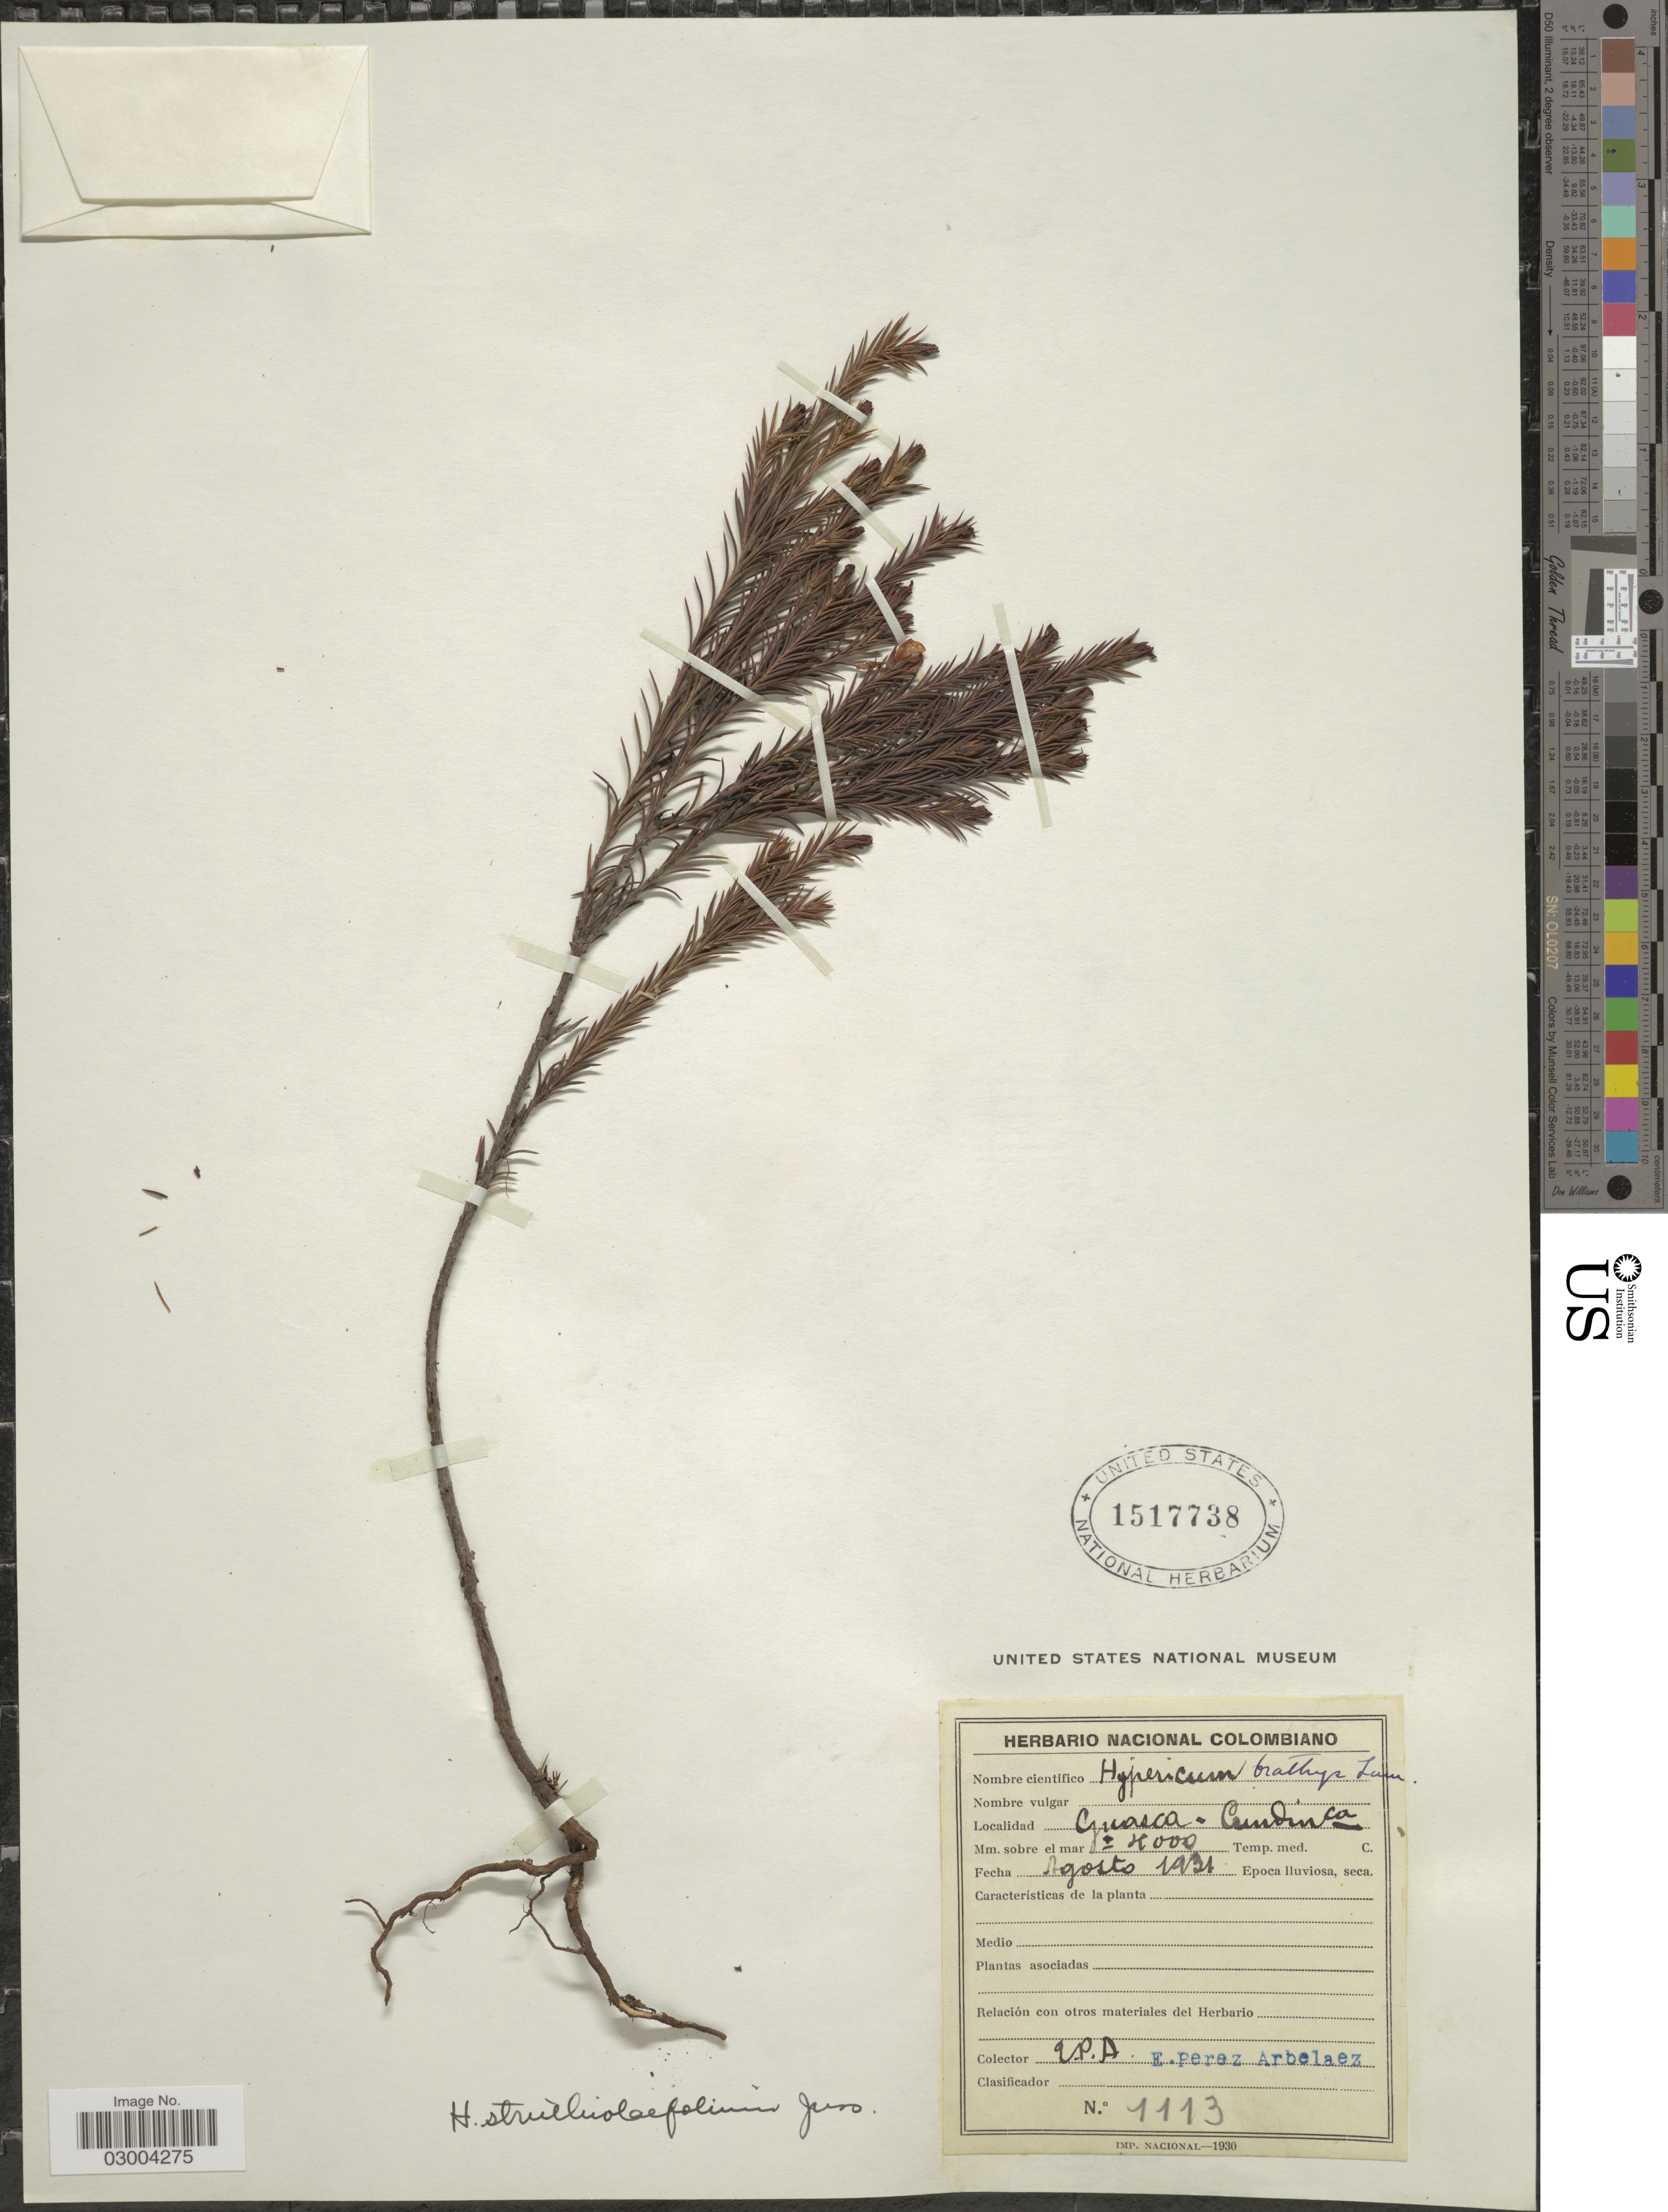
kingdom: Plantae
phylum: Tracheophyta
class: Magnoliopsida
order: Malpighiales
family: Hypericaceae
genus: Hypericum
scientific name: Hypericum strictum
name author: Kunth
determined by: Strong, M. T., (US), Smithsonian Institution - National Museum of Natural History (UNITED STATES)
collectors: E. Pérez Arbeláez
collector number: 1113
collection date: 1931-08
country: Colombia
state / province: Cundinamarca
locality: Guasca.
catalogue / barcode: US 1517738